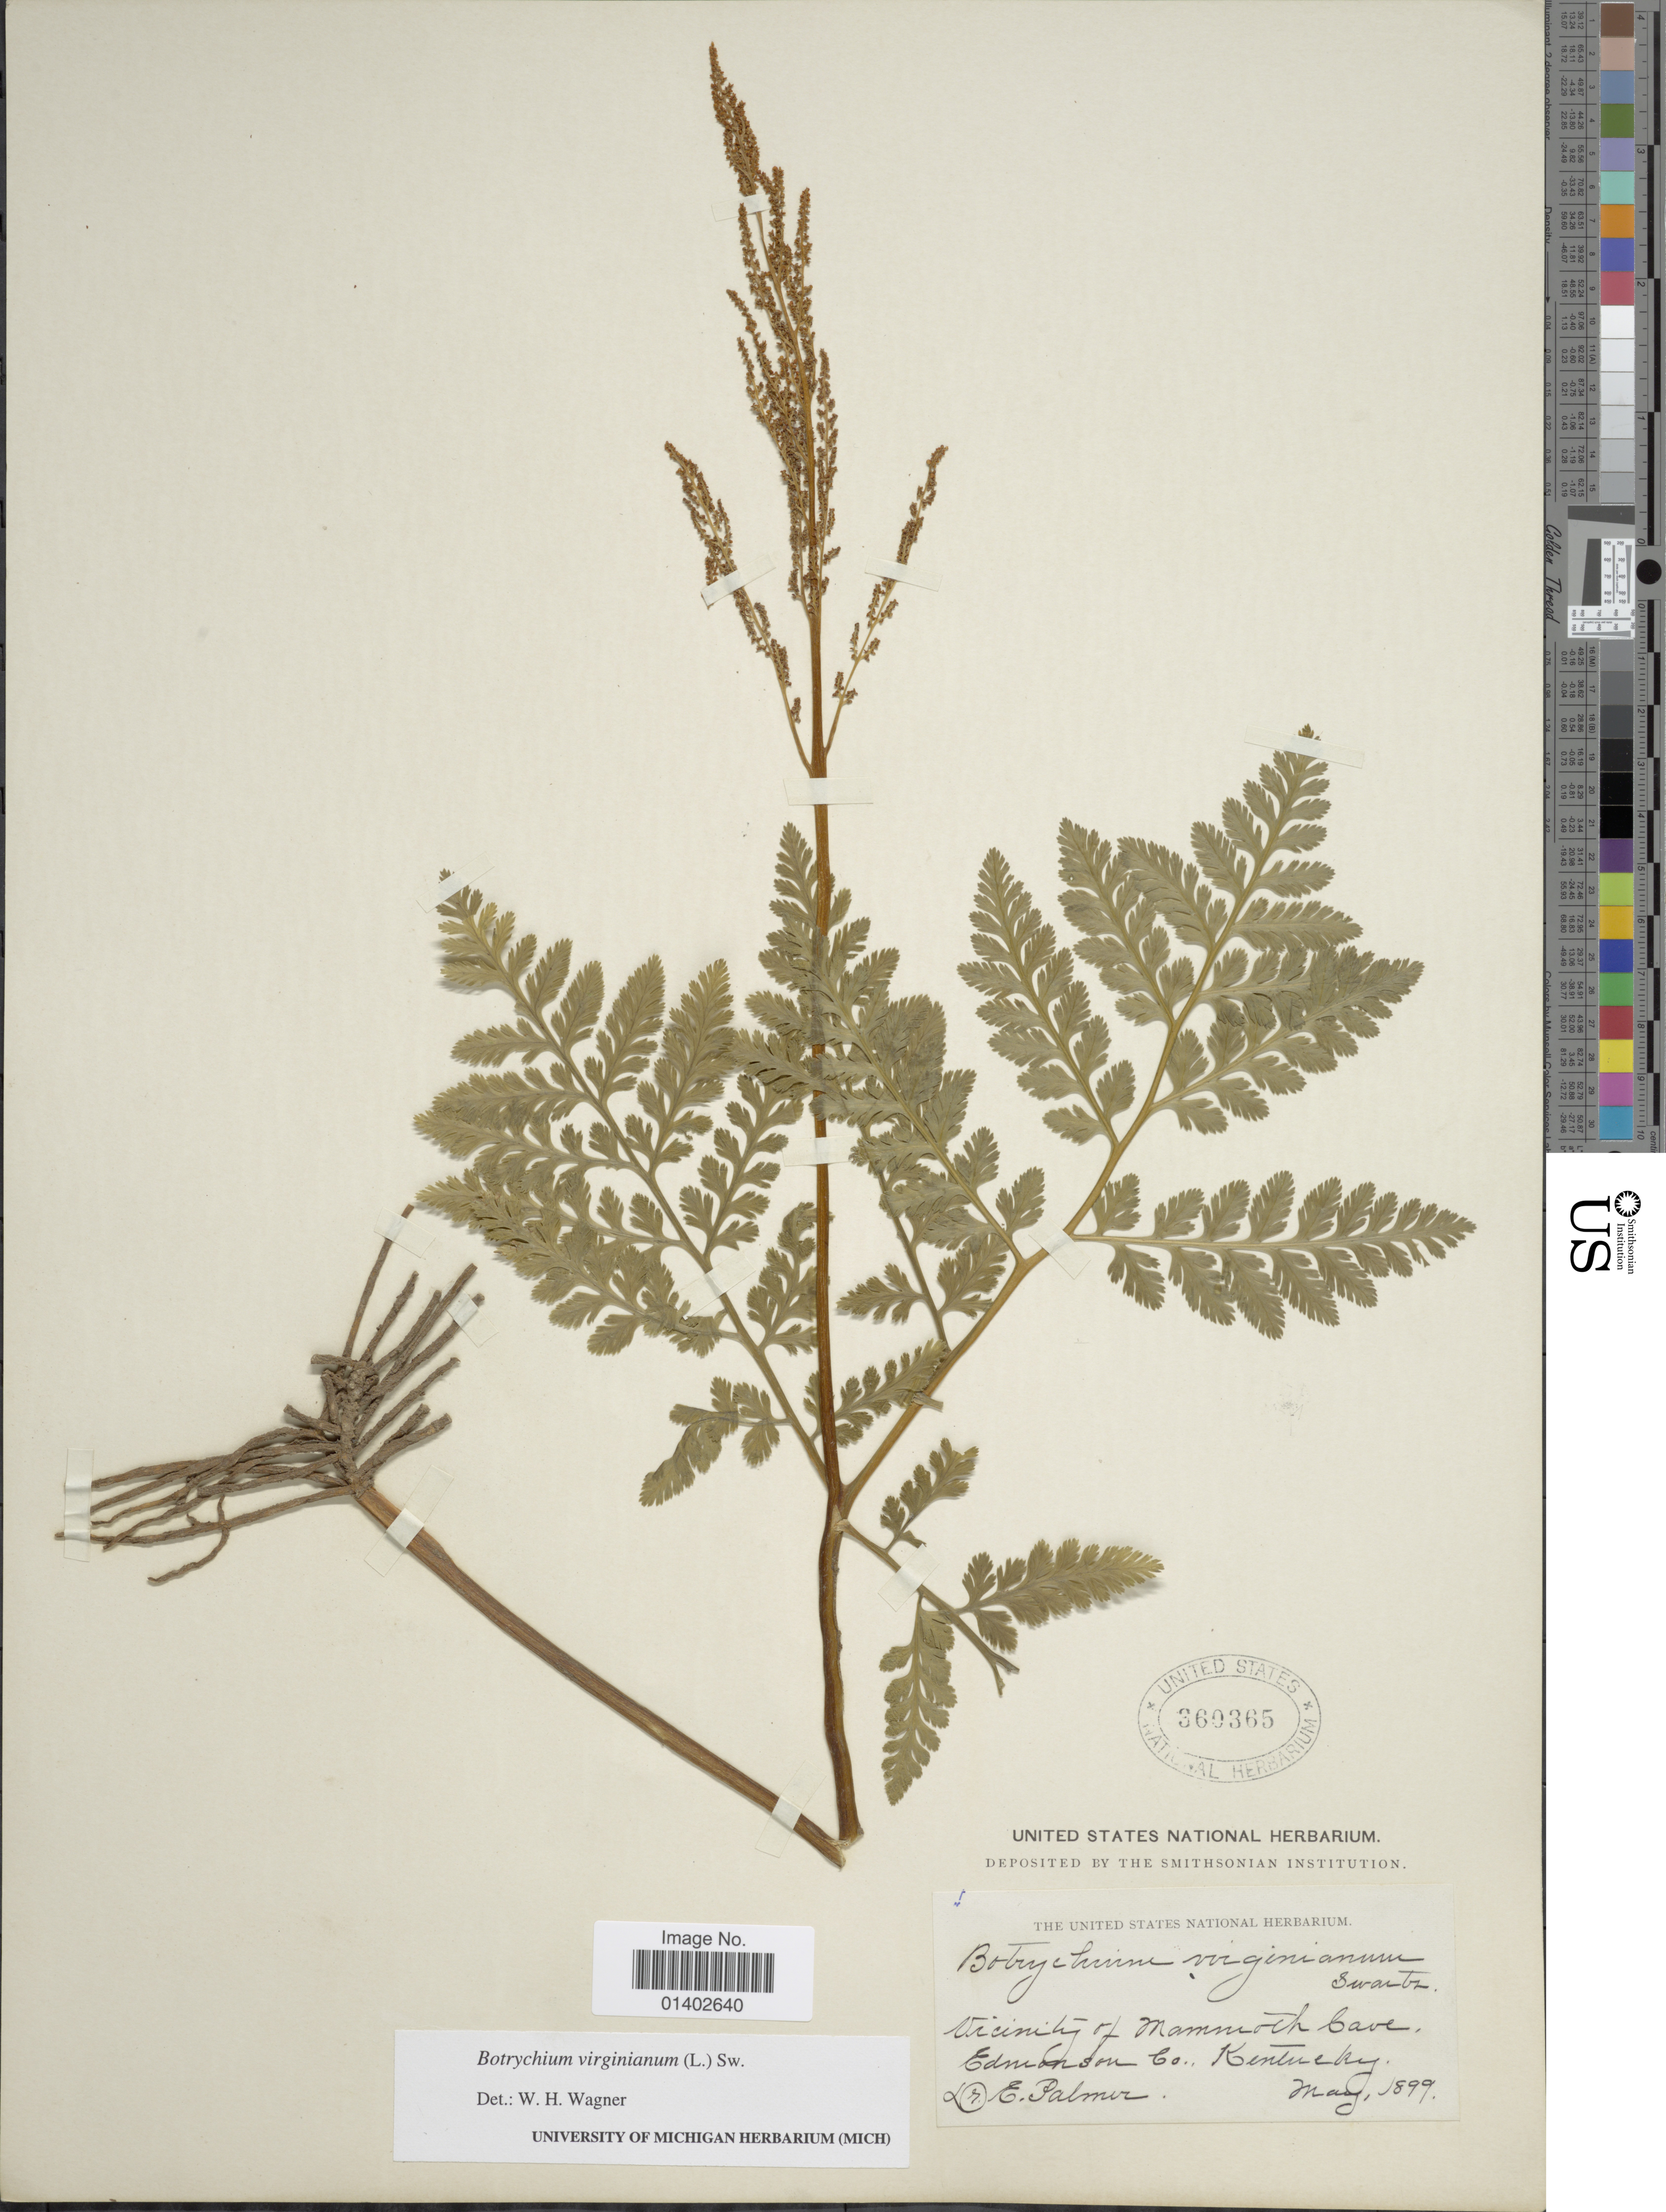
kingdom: Plantae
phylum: Tracheophyta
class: Polypodiopsida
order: Ophioglossales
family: Ophioglossaceae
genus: Botrychium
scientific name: Botrychium virginianum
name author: (L.) Sw.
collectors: E. Palmer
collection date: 1899-05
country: United States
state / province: Kentucky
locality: Vicinity of Mammoth Cave, Edmonson Co.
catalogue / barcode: US 360365